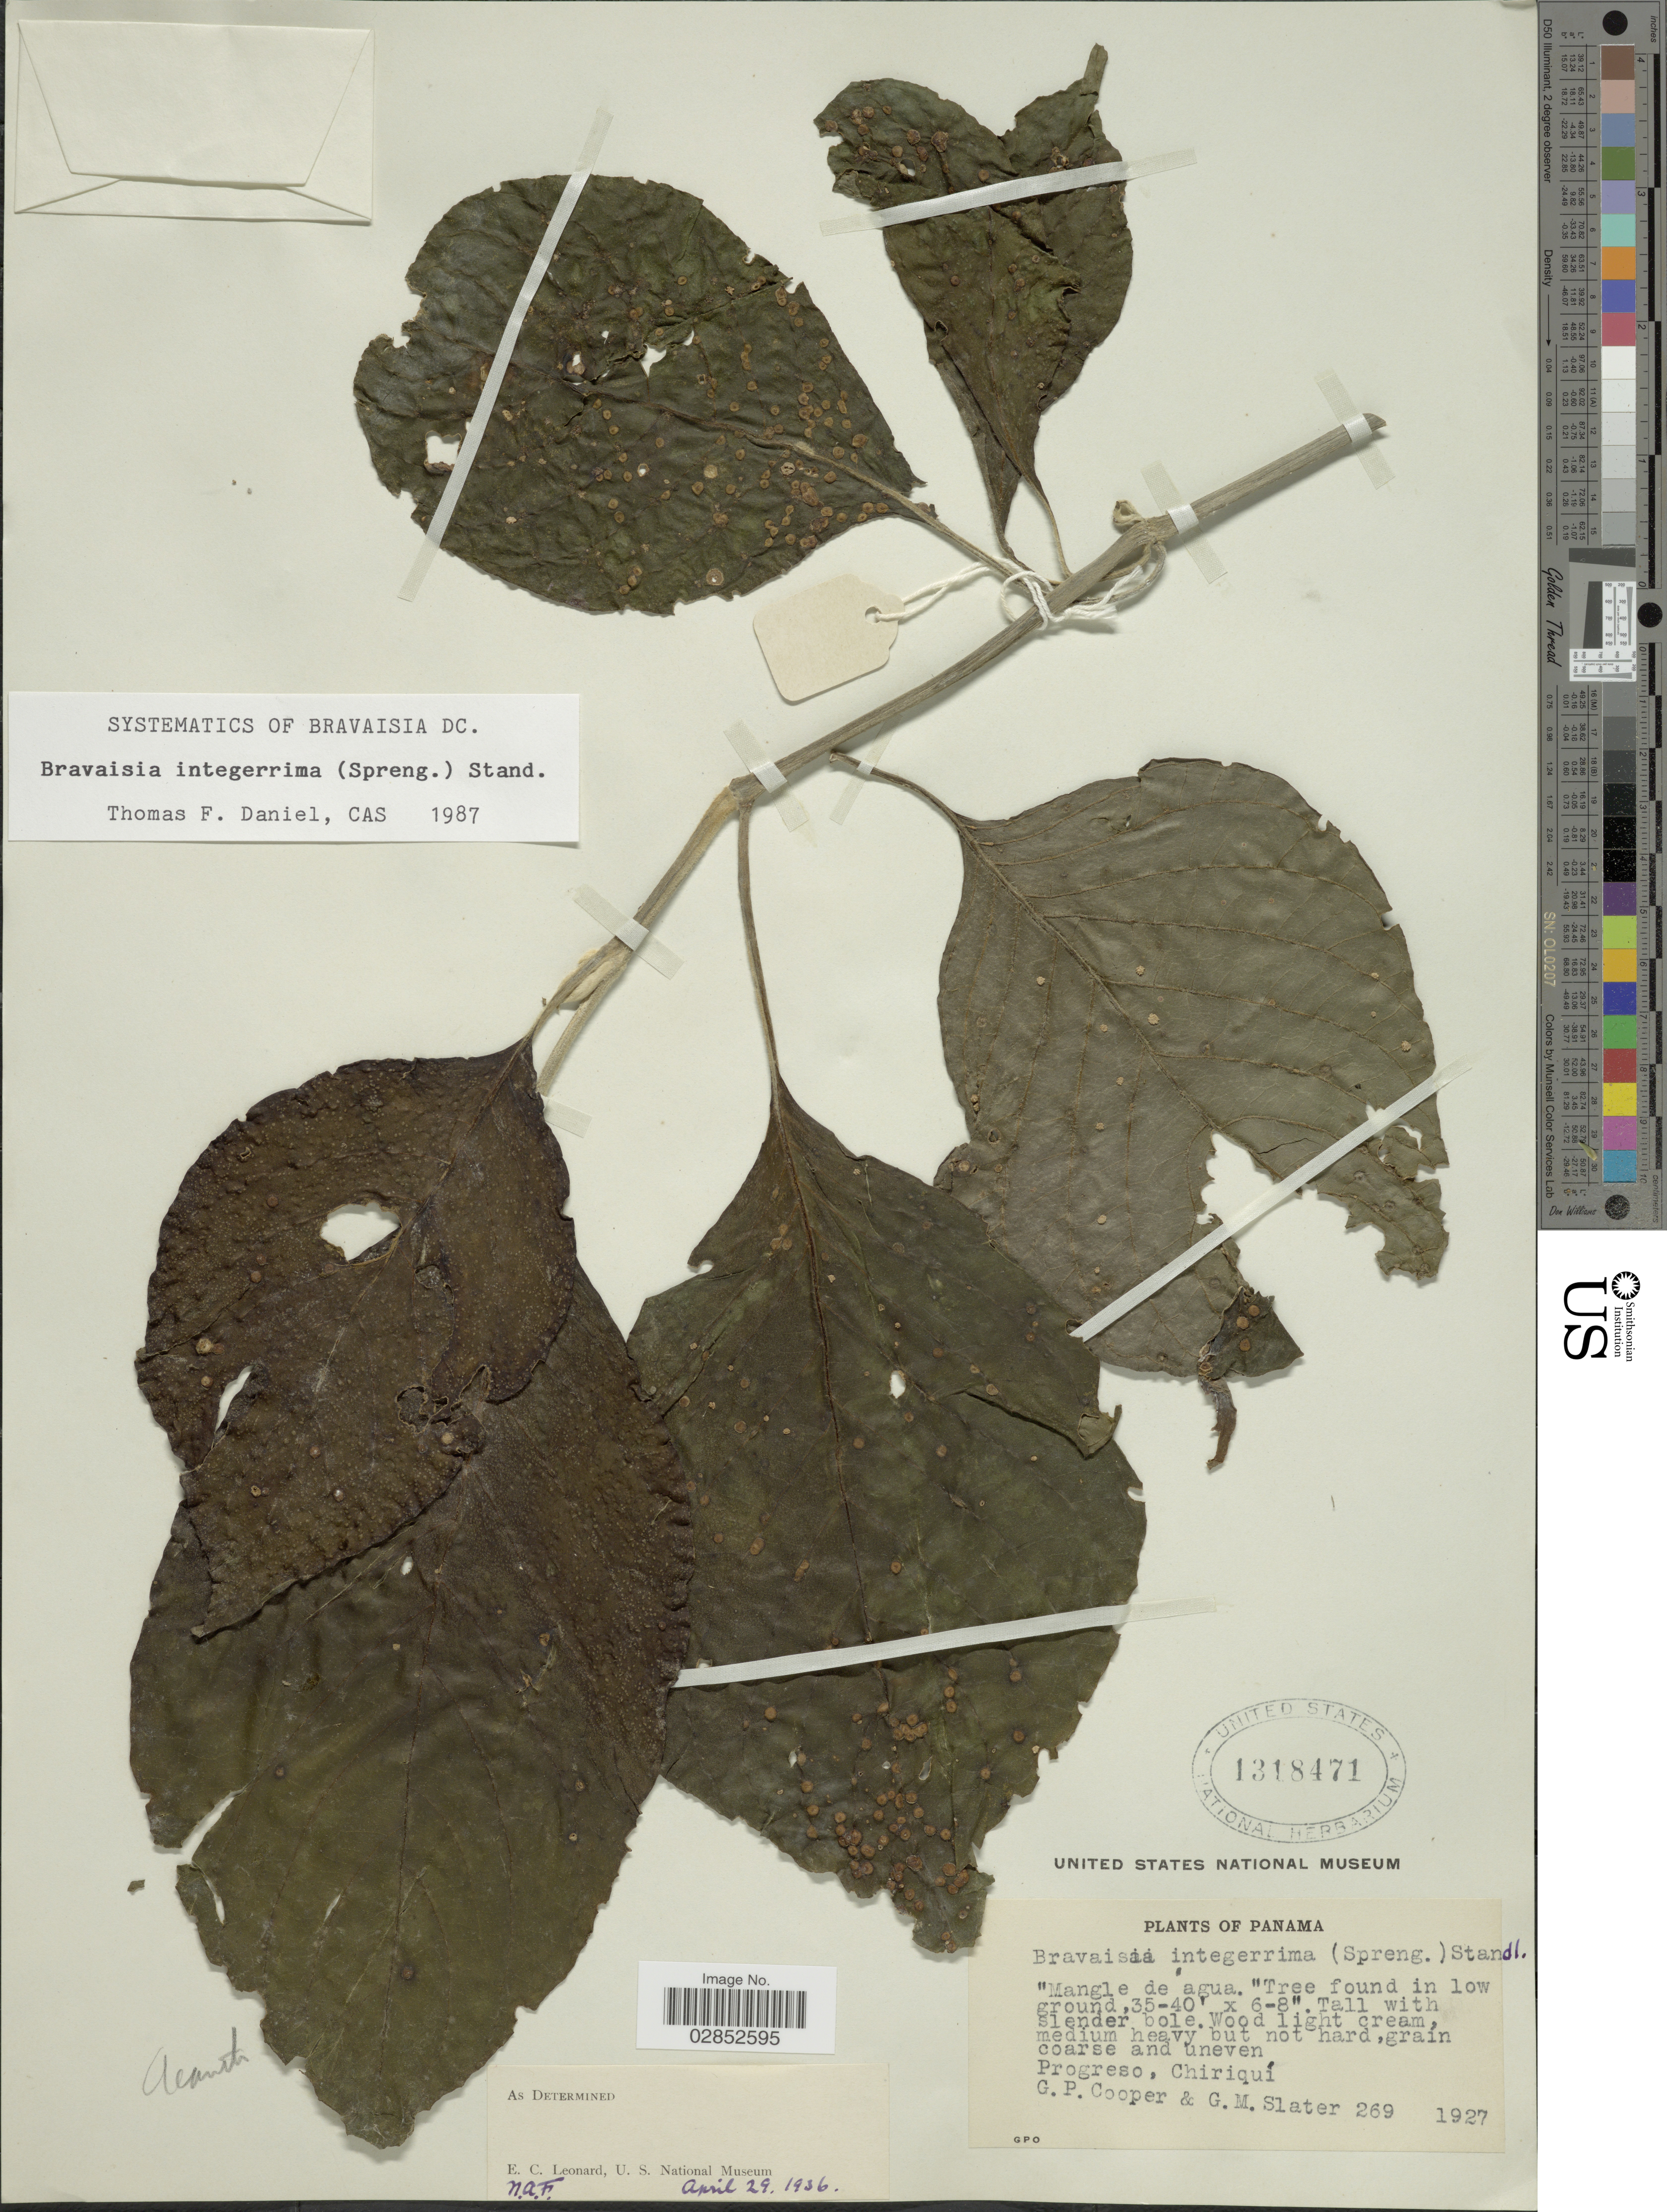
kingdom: Plantae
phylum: Tracheophyta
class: Magnoliopsida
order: Lamiales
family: Acanthaceae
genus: Bravaisia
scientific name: Bravaisia integerrima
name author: (Spreng.) Standl.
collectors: G. Cooper & G. Slater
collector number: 269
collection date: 1927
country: Panama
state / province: Chiriqui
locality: Progreso.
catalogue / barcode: US 1318471